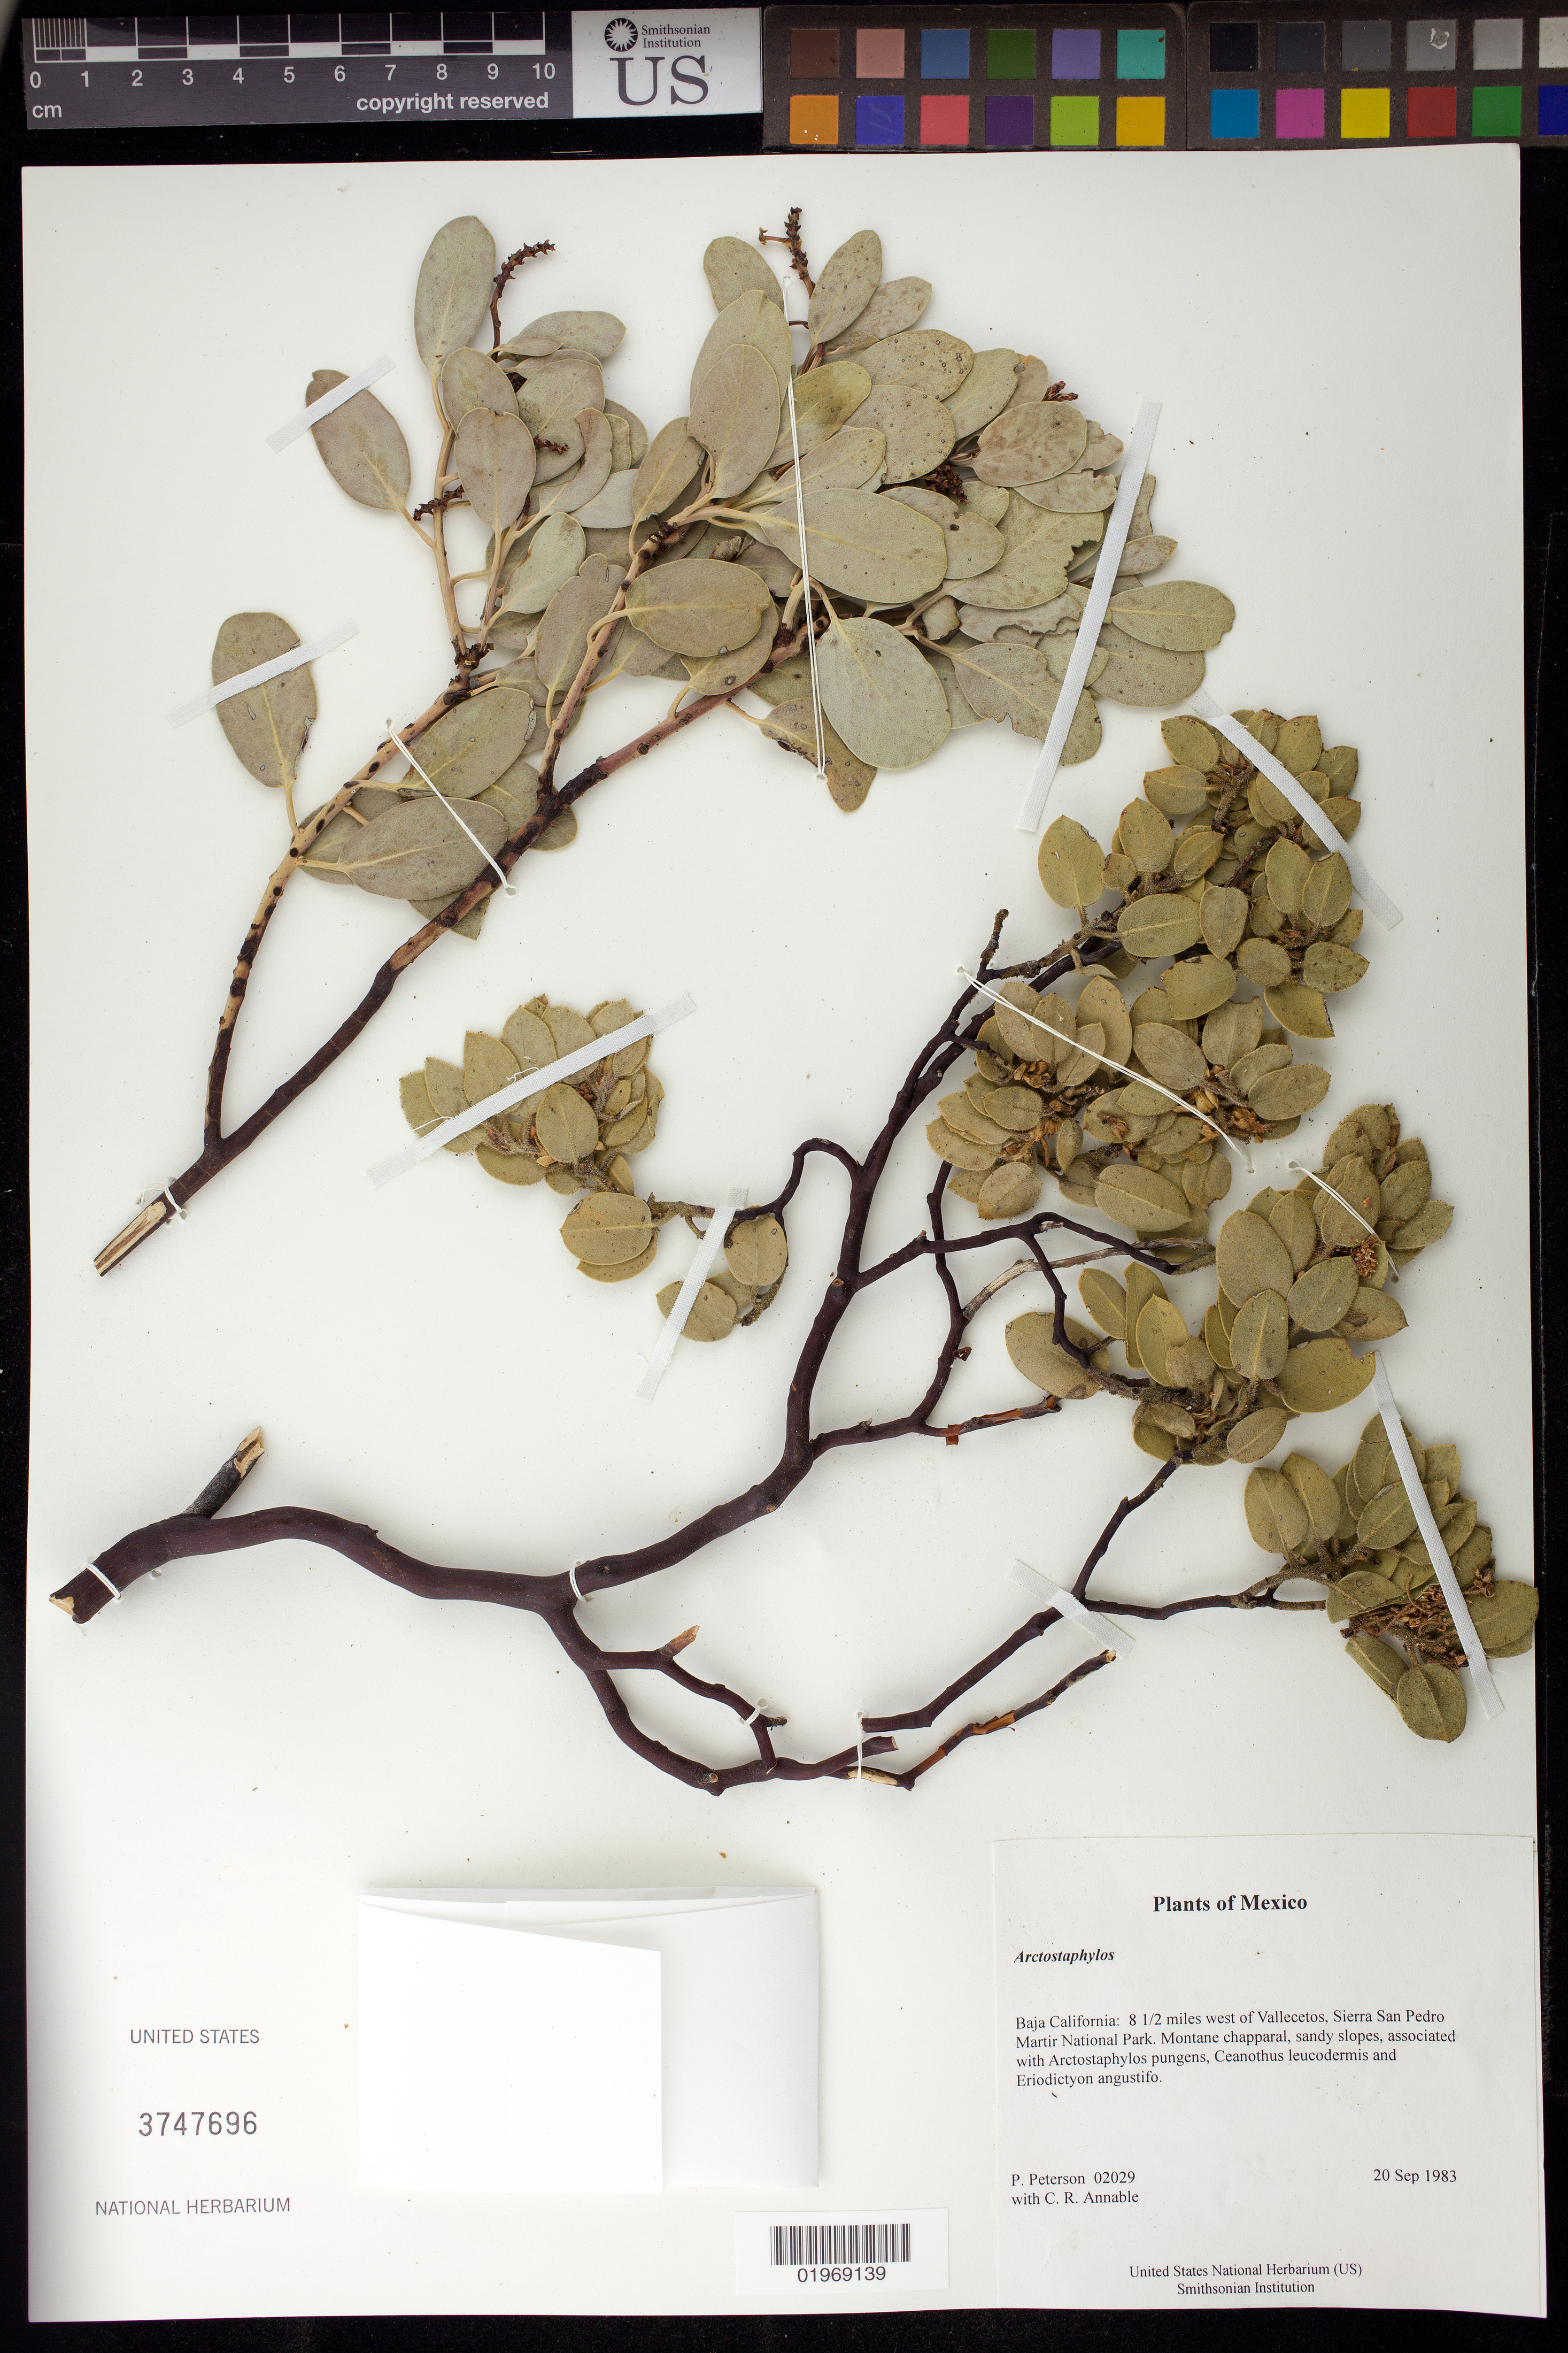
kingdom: Plantae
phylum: Tracheophyta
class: Magnoliopsida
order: Ericales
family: Ericaceae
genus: Arctostaphylos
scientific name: Arctostaphylos cratericola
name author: (Donn. Sm.) Donn. Sm.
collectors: P. M. Peterson & C. R. Annable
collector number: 02029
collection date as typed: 20 Sep 1983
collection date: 1983-09-20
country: Mexico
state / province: Baja California Norte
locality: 8 1/2 miles west of Vallecetos, Sierra San Pedro Martir National Park.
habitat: Montane chapparal, sandy slopes, associated with Arctostaphylos pungens, Ceanothus leucodermis and Eriodictyon angustifo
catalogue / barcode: US 3747696